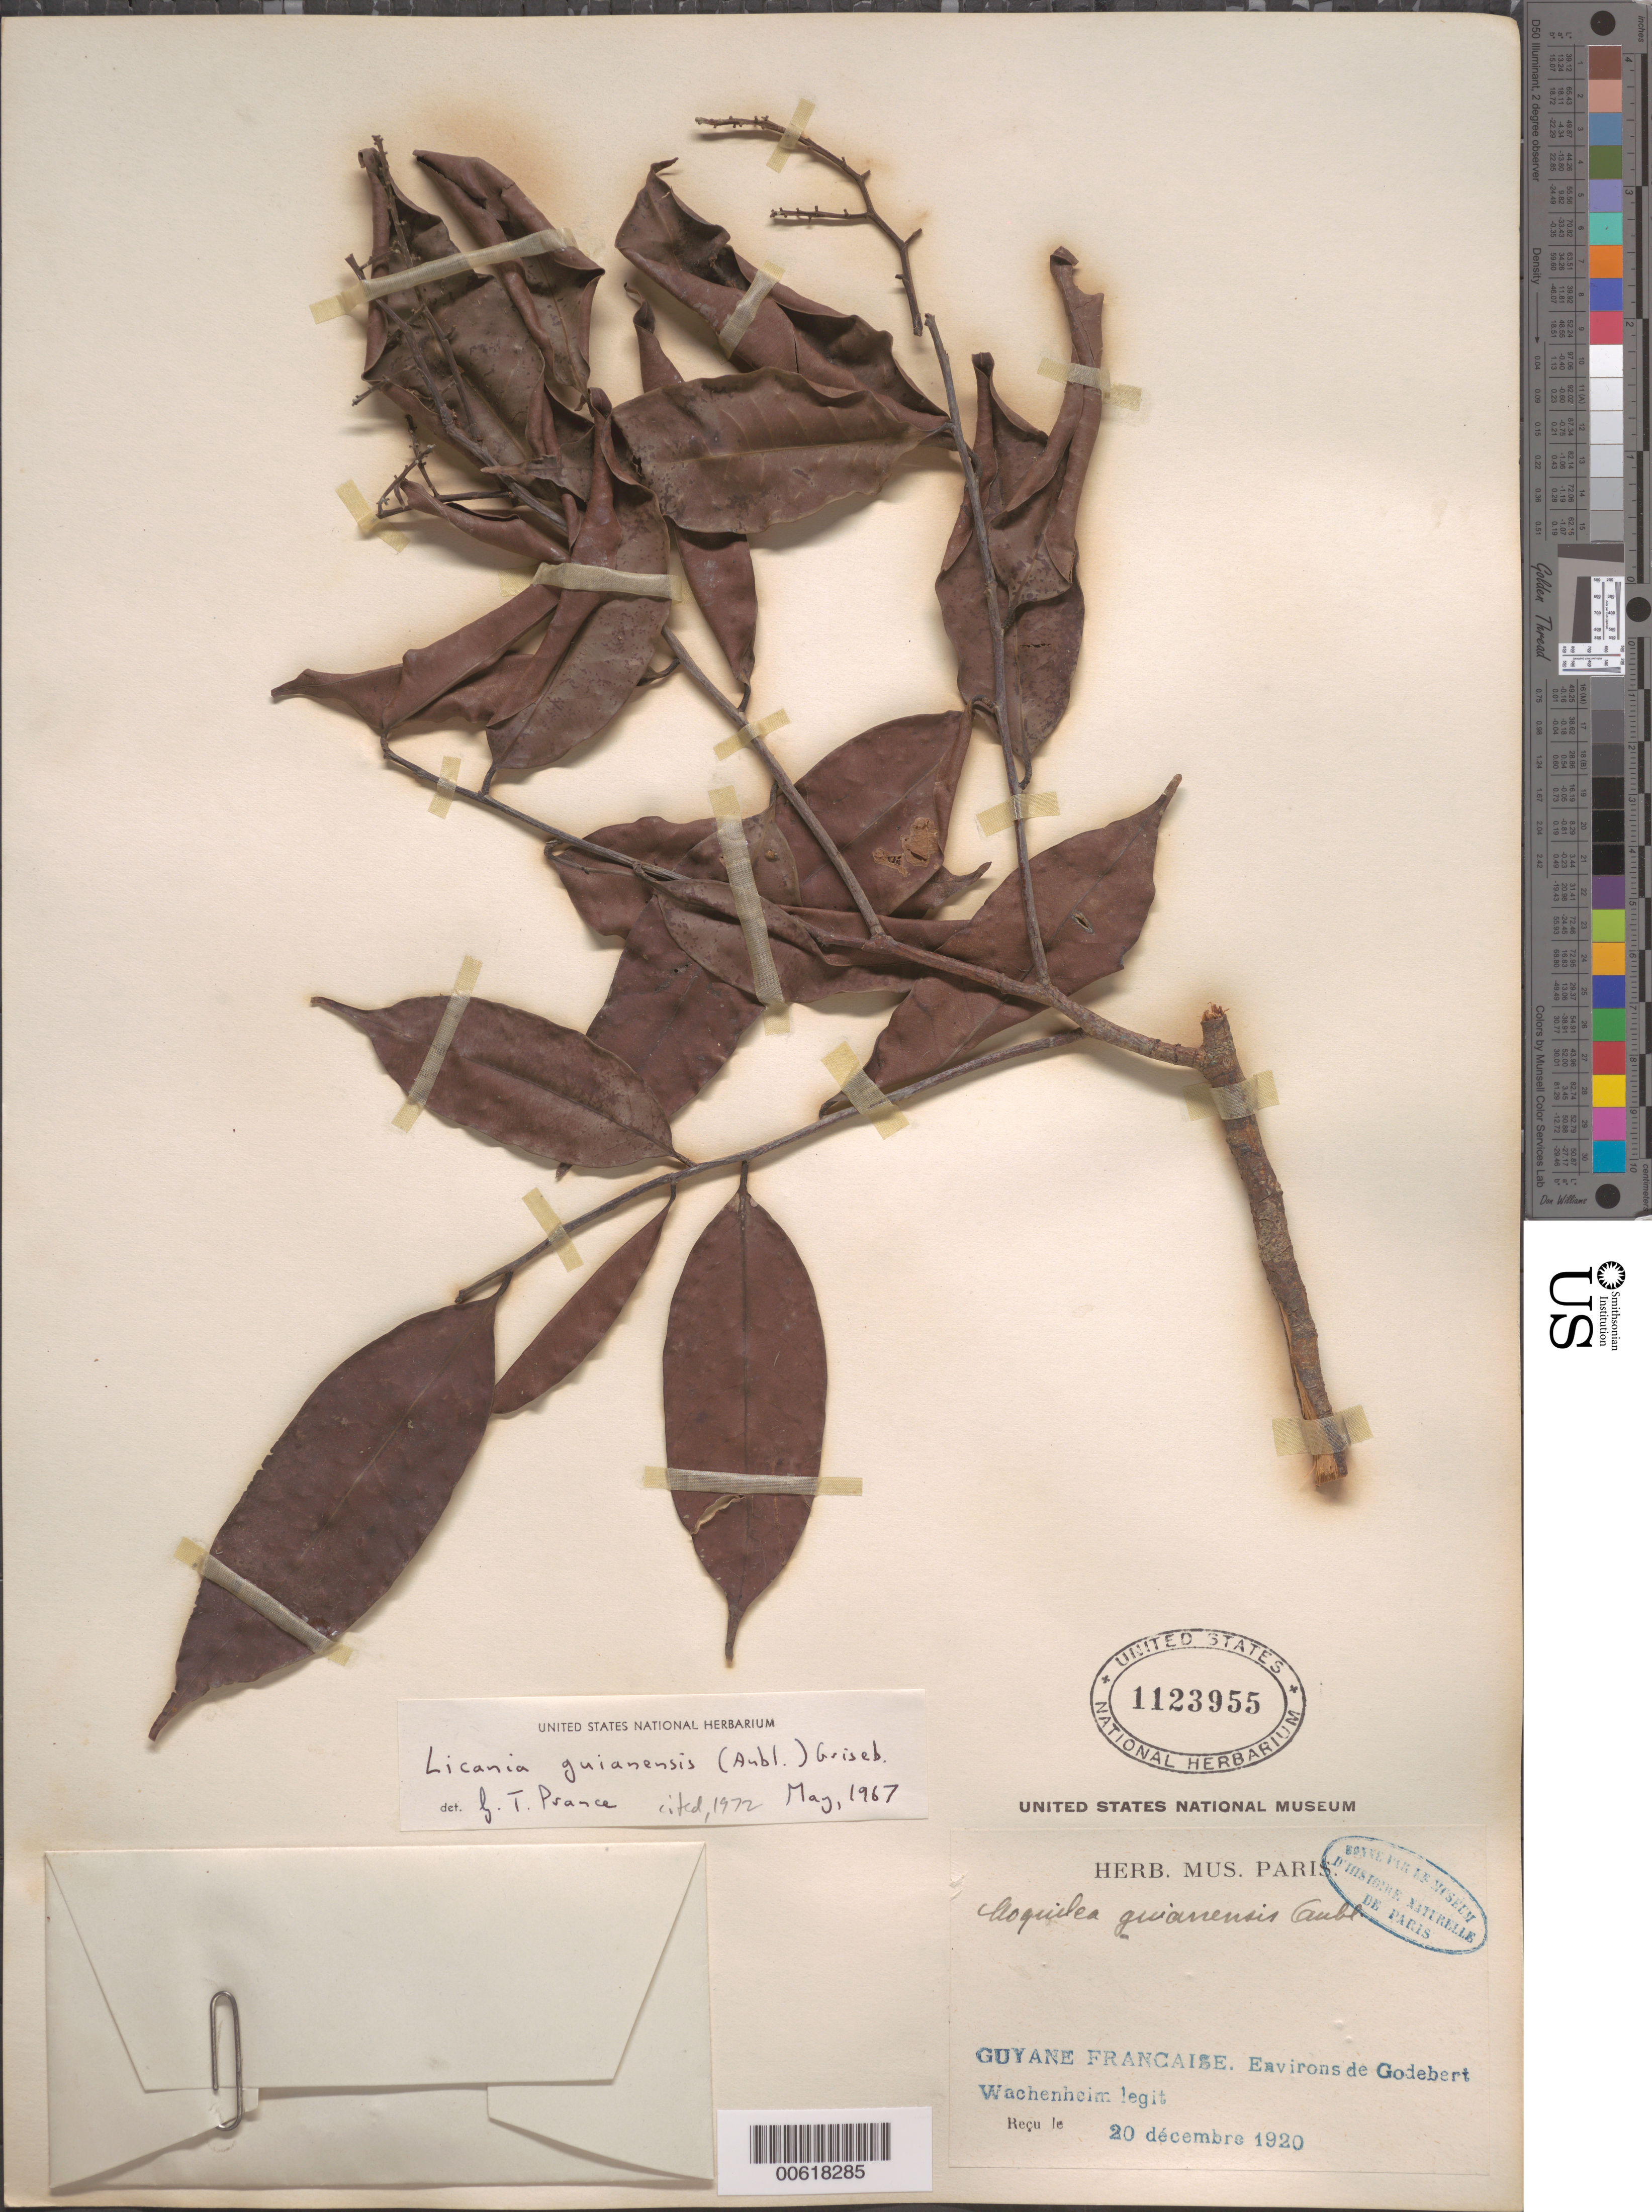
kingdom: Plantae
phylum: Tracheophyta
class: Magnoliopsida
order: Malpighiales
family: Chrysobalanaceae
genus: Moquilea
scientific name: Moquilea guianensis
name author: Aubl.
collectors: G. Wachenheim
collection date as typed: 20-Dec-20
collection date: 1920-12-20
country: French Guiana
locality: Godebert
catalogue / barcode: US 1123955